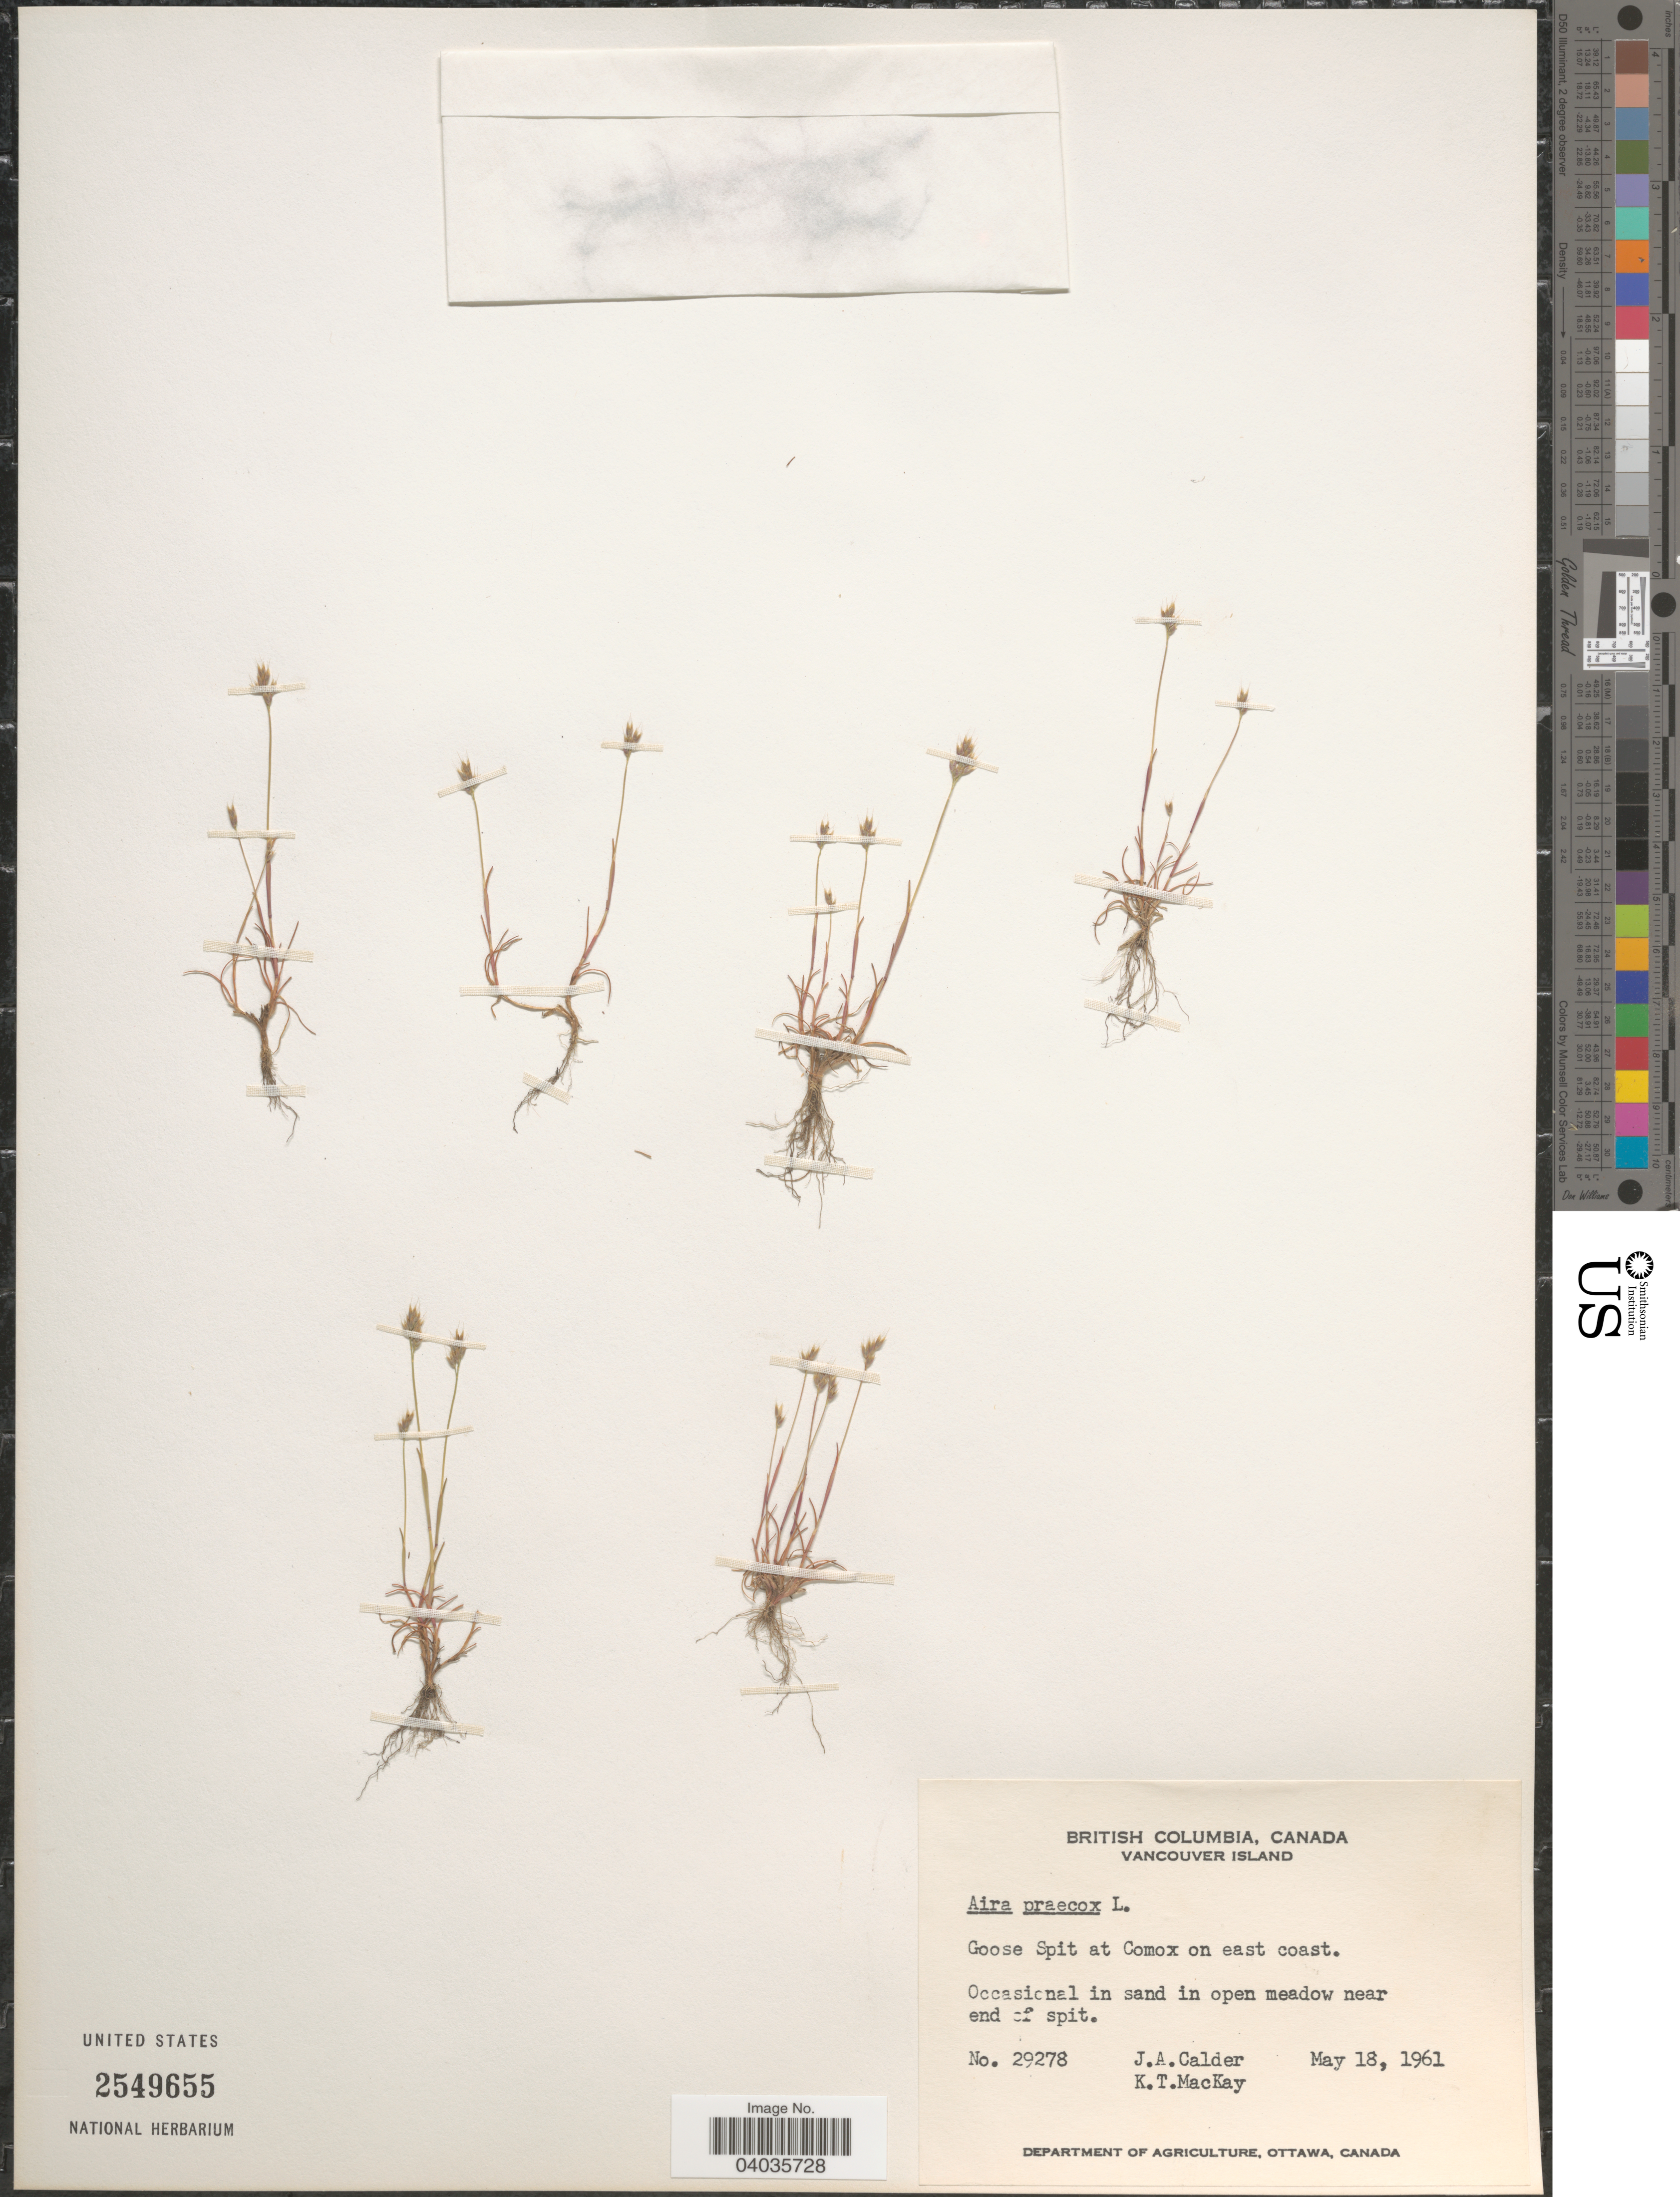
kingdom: Plantae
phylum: Tracheophyta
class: Liliopsida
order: Poales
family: Poaceae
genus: Aira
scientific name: Aira praecox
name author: L.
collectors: J. A. Calder & K. T. Mackay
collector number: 29278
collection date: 1961-05-18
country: Canada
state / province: British Columbia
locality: Vancouver Island. Goose Spit at Comox on east coast. Occasional in sand in open meadow near end of spit.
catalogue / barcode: US 2549655